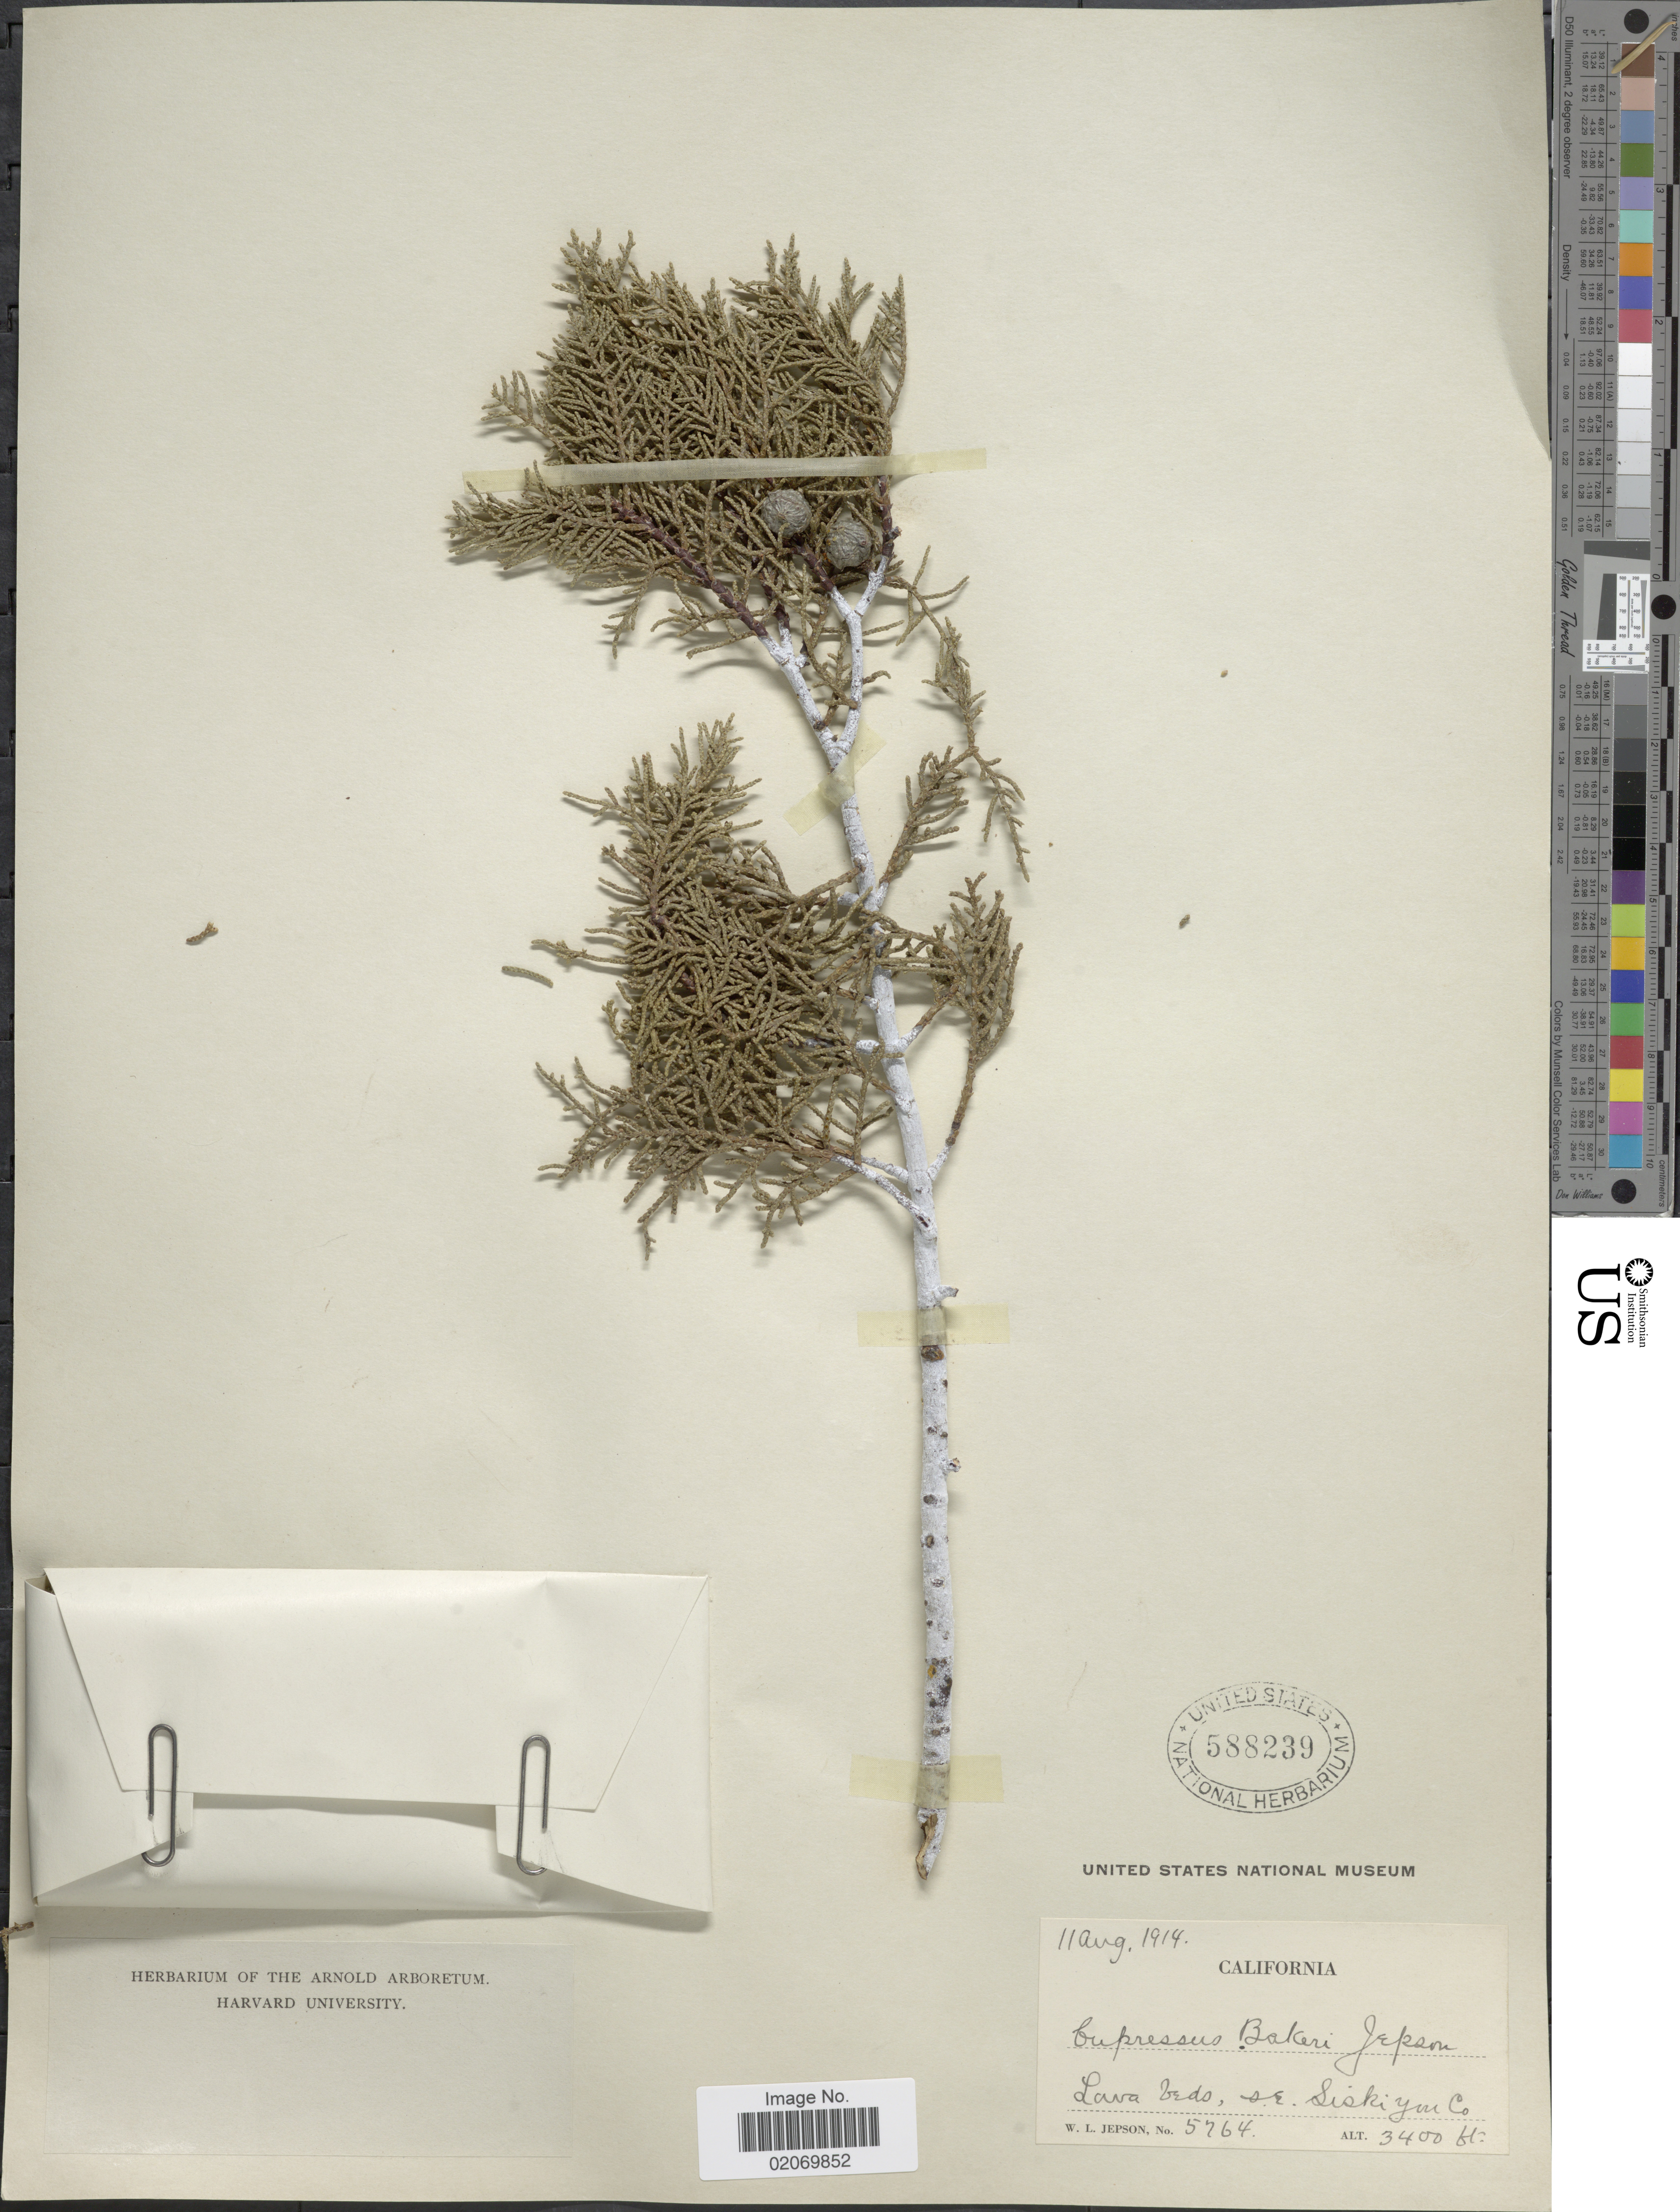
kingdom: Plantae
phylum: Tracheophyta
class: Pinopsida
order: Pinales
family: Cupressaceae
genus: Hesperocyparis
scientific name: Hesperocyparis bakeri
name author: (Jeps.) Bartel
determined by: (US) Smithsonian Institution - National Museum of Natural History - Department of Botany (UNITED STATES)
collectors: W. L. Jepson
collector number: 5764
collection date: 1914-08-11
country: United States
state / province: California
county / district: Siskiyou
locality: Lava beds, S.E. Siskiyou Co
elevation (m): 1036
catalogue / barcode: US 588239